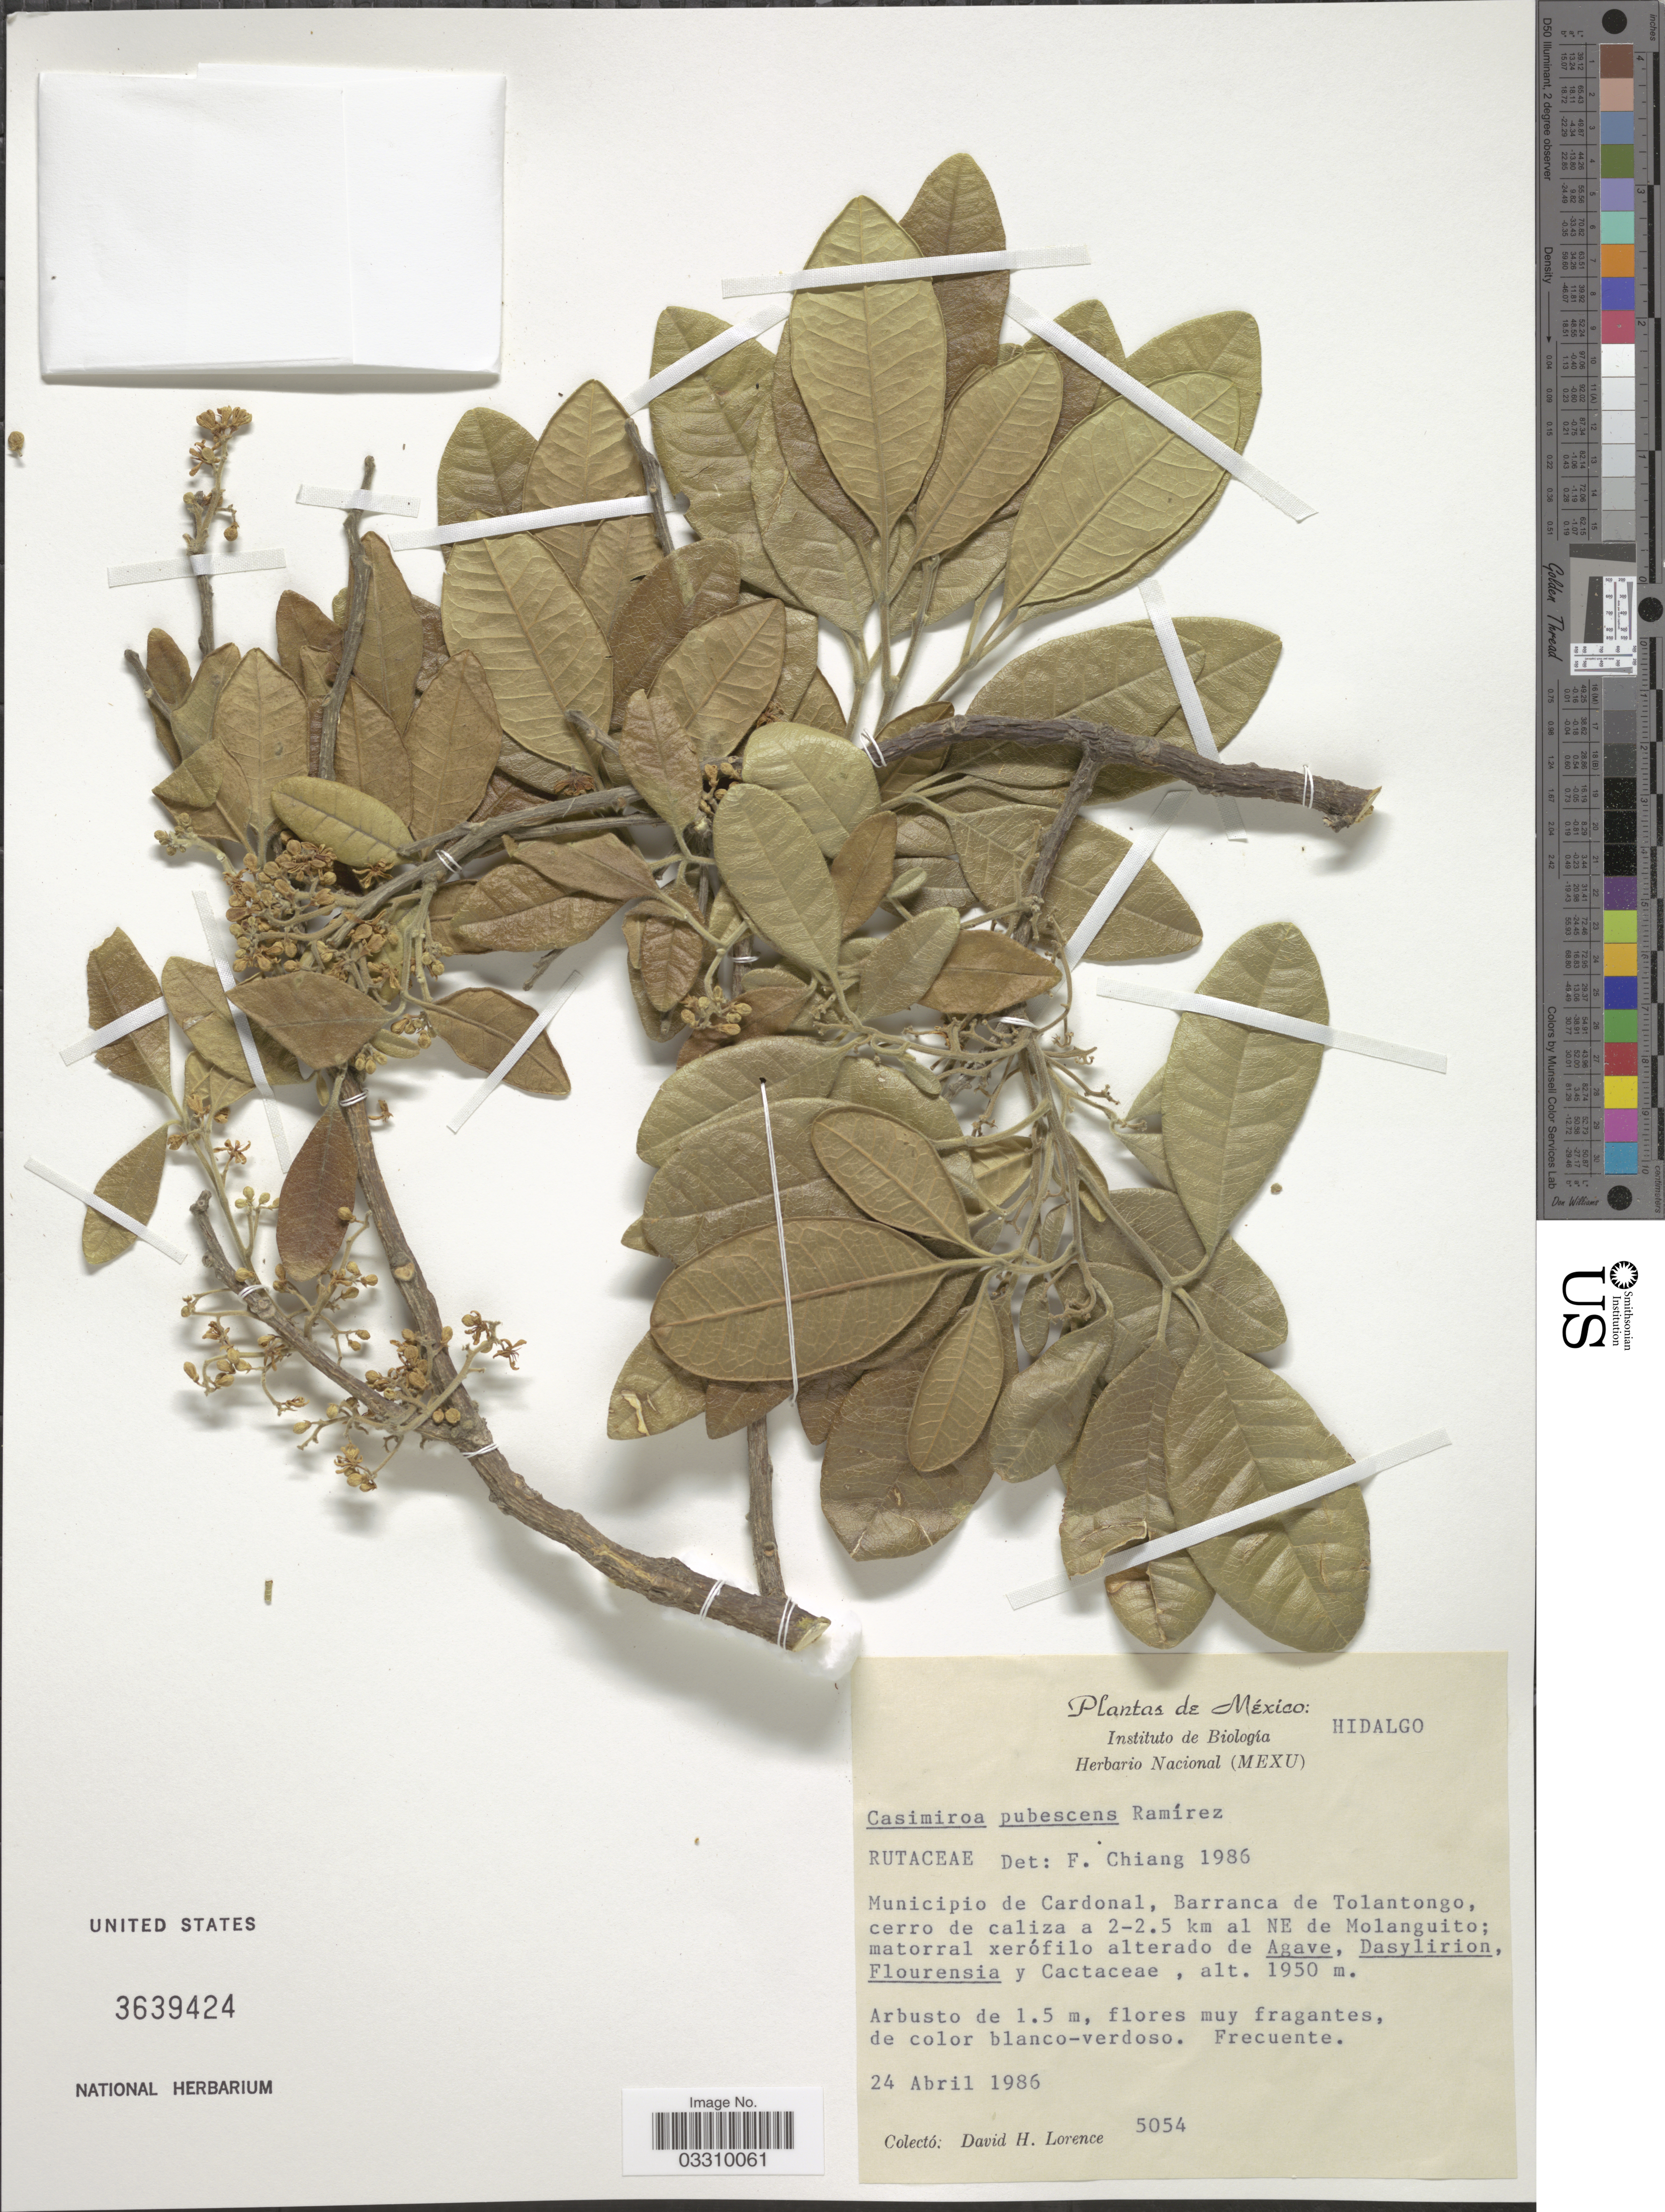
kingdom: Plantae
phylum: Tracheophyta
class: Magnoliopsida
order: Sapindales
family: Rutaceae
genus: Casimiroa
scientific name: Casimiroa pubescens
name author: Ramírez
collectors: D. Lorence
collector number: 5054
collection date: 1986-04-24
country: Mexico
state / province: Hidalgo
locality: Municipio de Cardonal, Barranca de Tolantongo, cerro de caliza a 2-2.5 km al NE de Molanguito.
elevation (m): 1950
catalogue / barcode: US 3639424